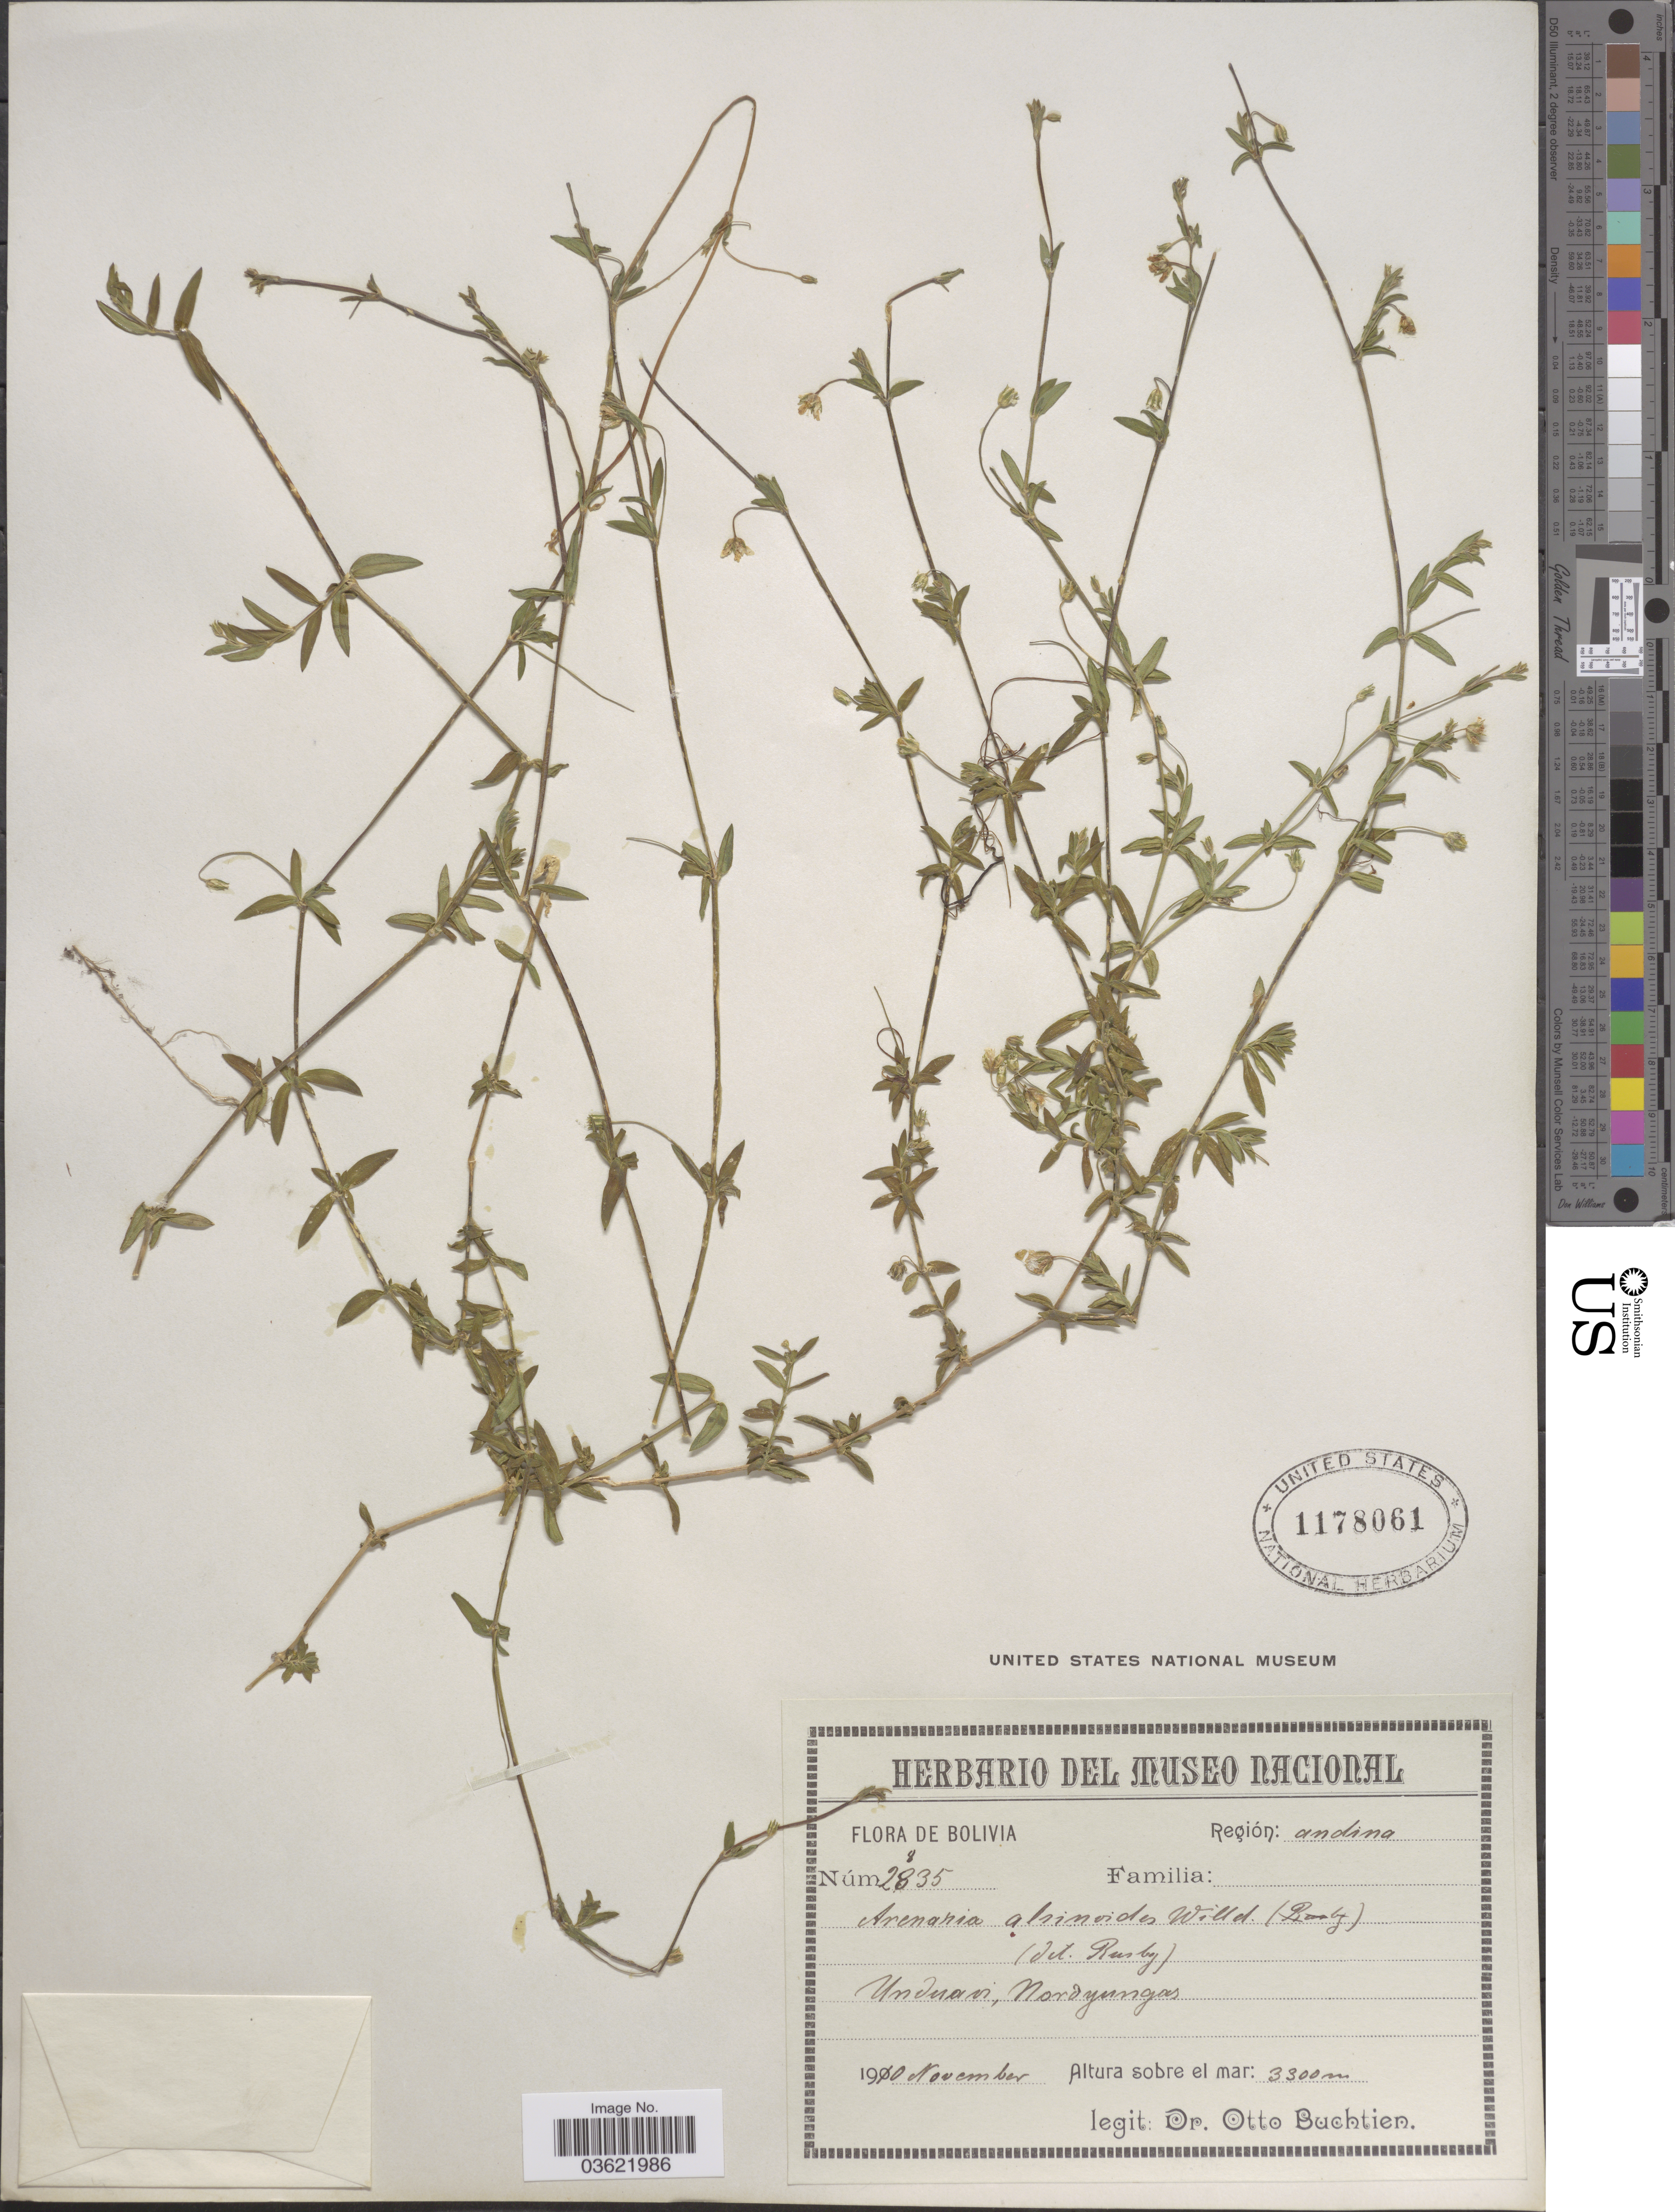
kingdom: Plantae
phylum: Tracheophyta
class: Magnoliopsida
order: Caryophyllales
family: Caryophyllaceae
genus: Arenaria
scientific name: Arenaria lanuginosa var. megalantha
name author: Rohrb.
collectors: O. Buchtien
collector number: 2835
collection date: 1910-11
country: Bolivia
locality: Región: andina. Unduavi, Nordyungas.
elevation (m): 3300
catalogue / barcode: US 1178061